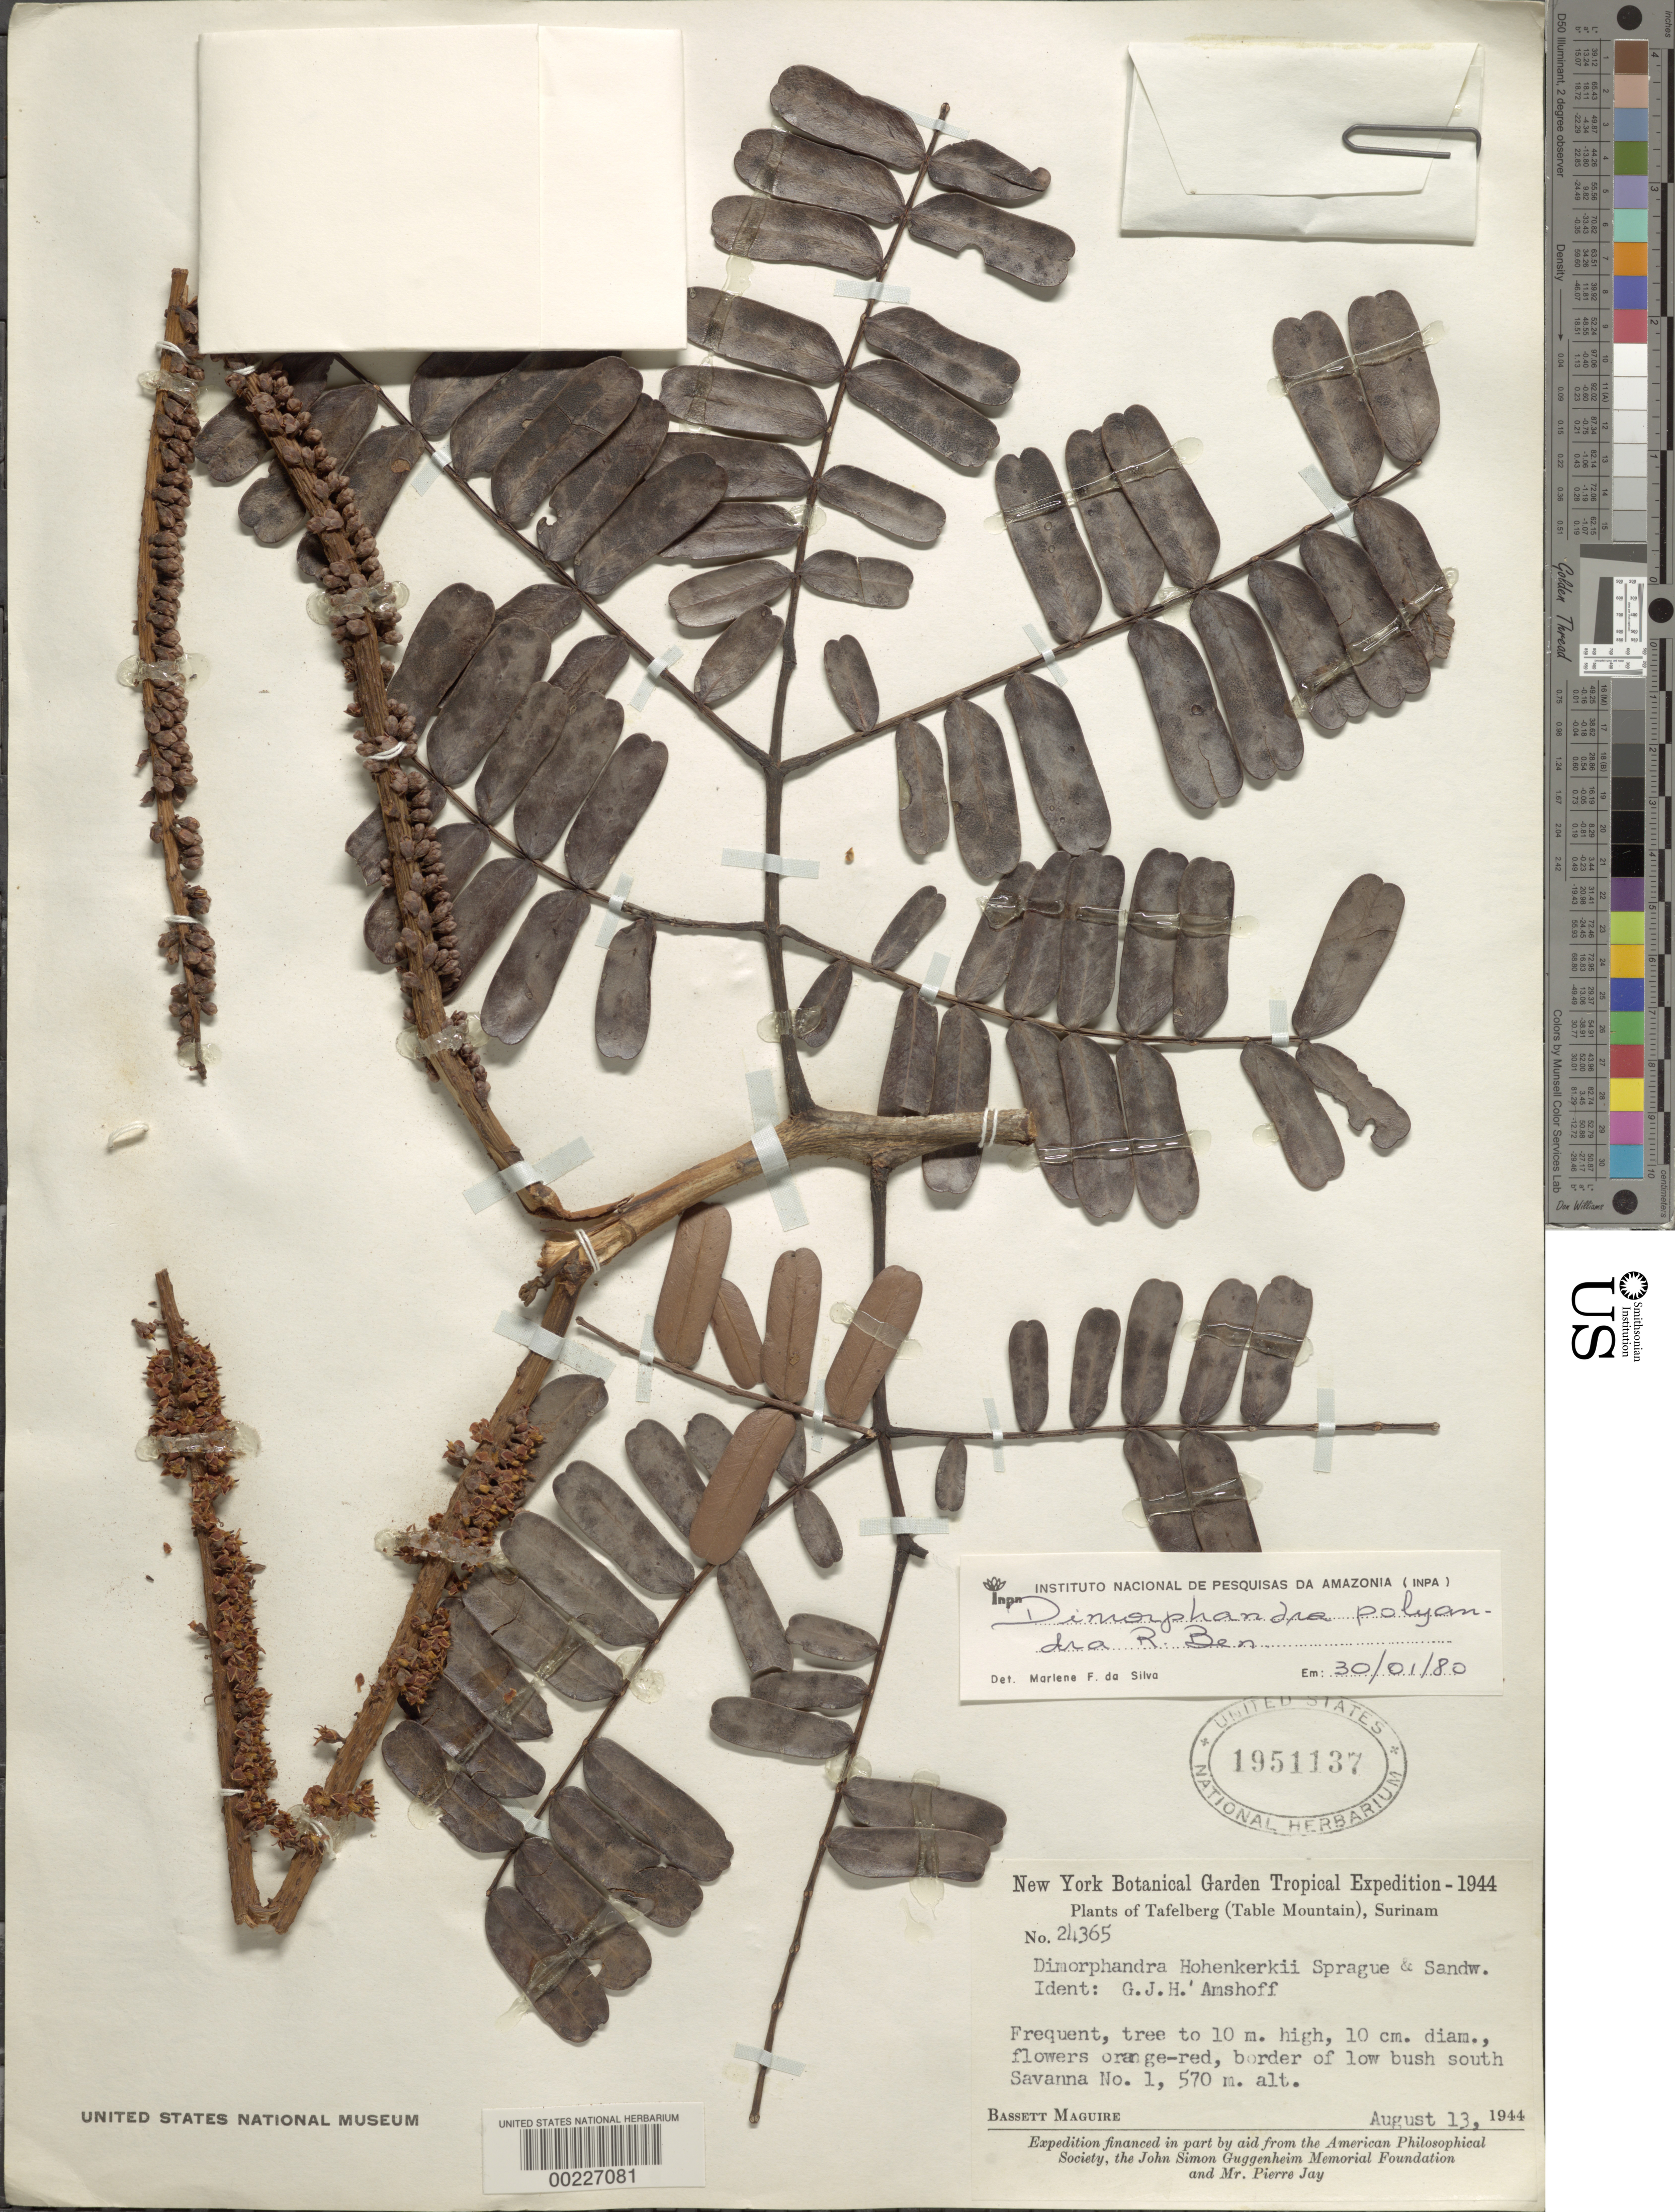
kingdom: Plantae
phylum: Tracheophyta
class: Magnoliopsida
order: Fabales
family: Fabaceae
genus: Dimorphandra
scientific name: Dimorphandra polyandra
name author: Benoist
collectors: B. Maguire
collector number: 24365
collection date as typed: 13 Aug 1944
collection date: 1944-08-13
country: Suriname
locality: Tafelberg; savanna # 1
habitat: Border of low bush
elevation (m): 570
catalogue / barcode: US 1951137